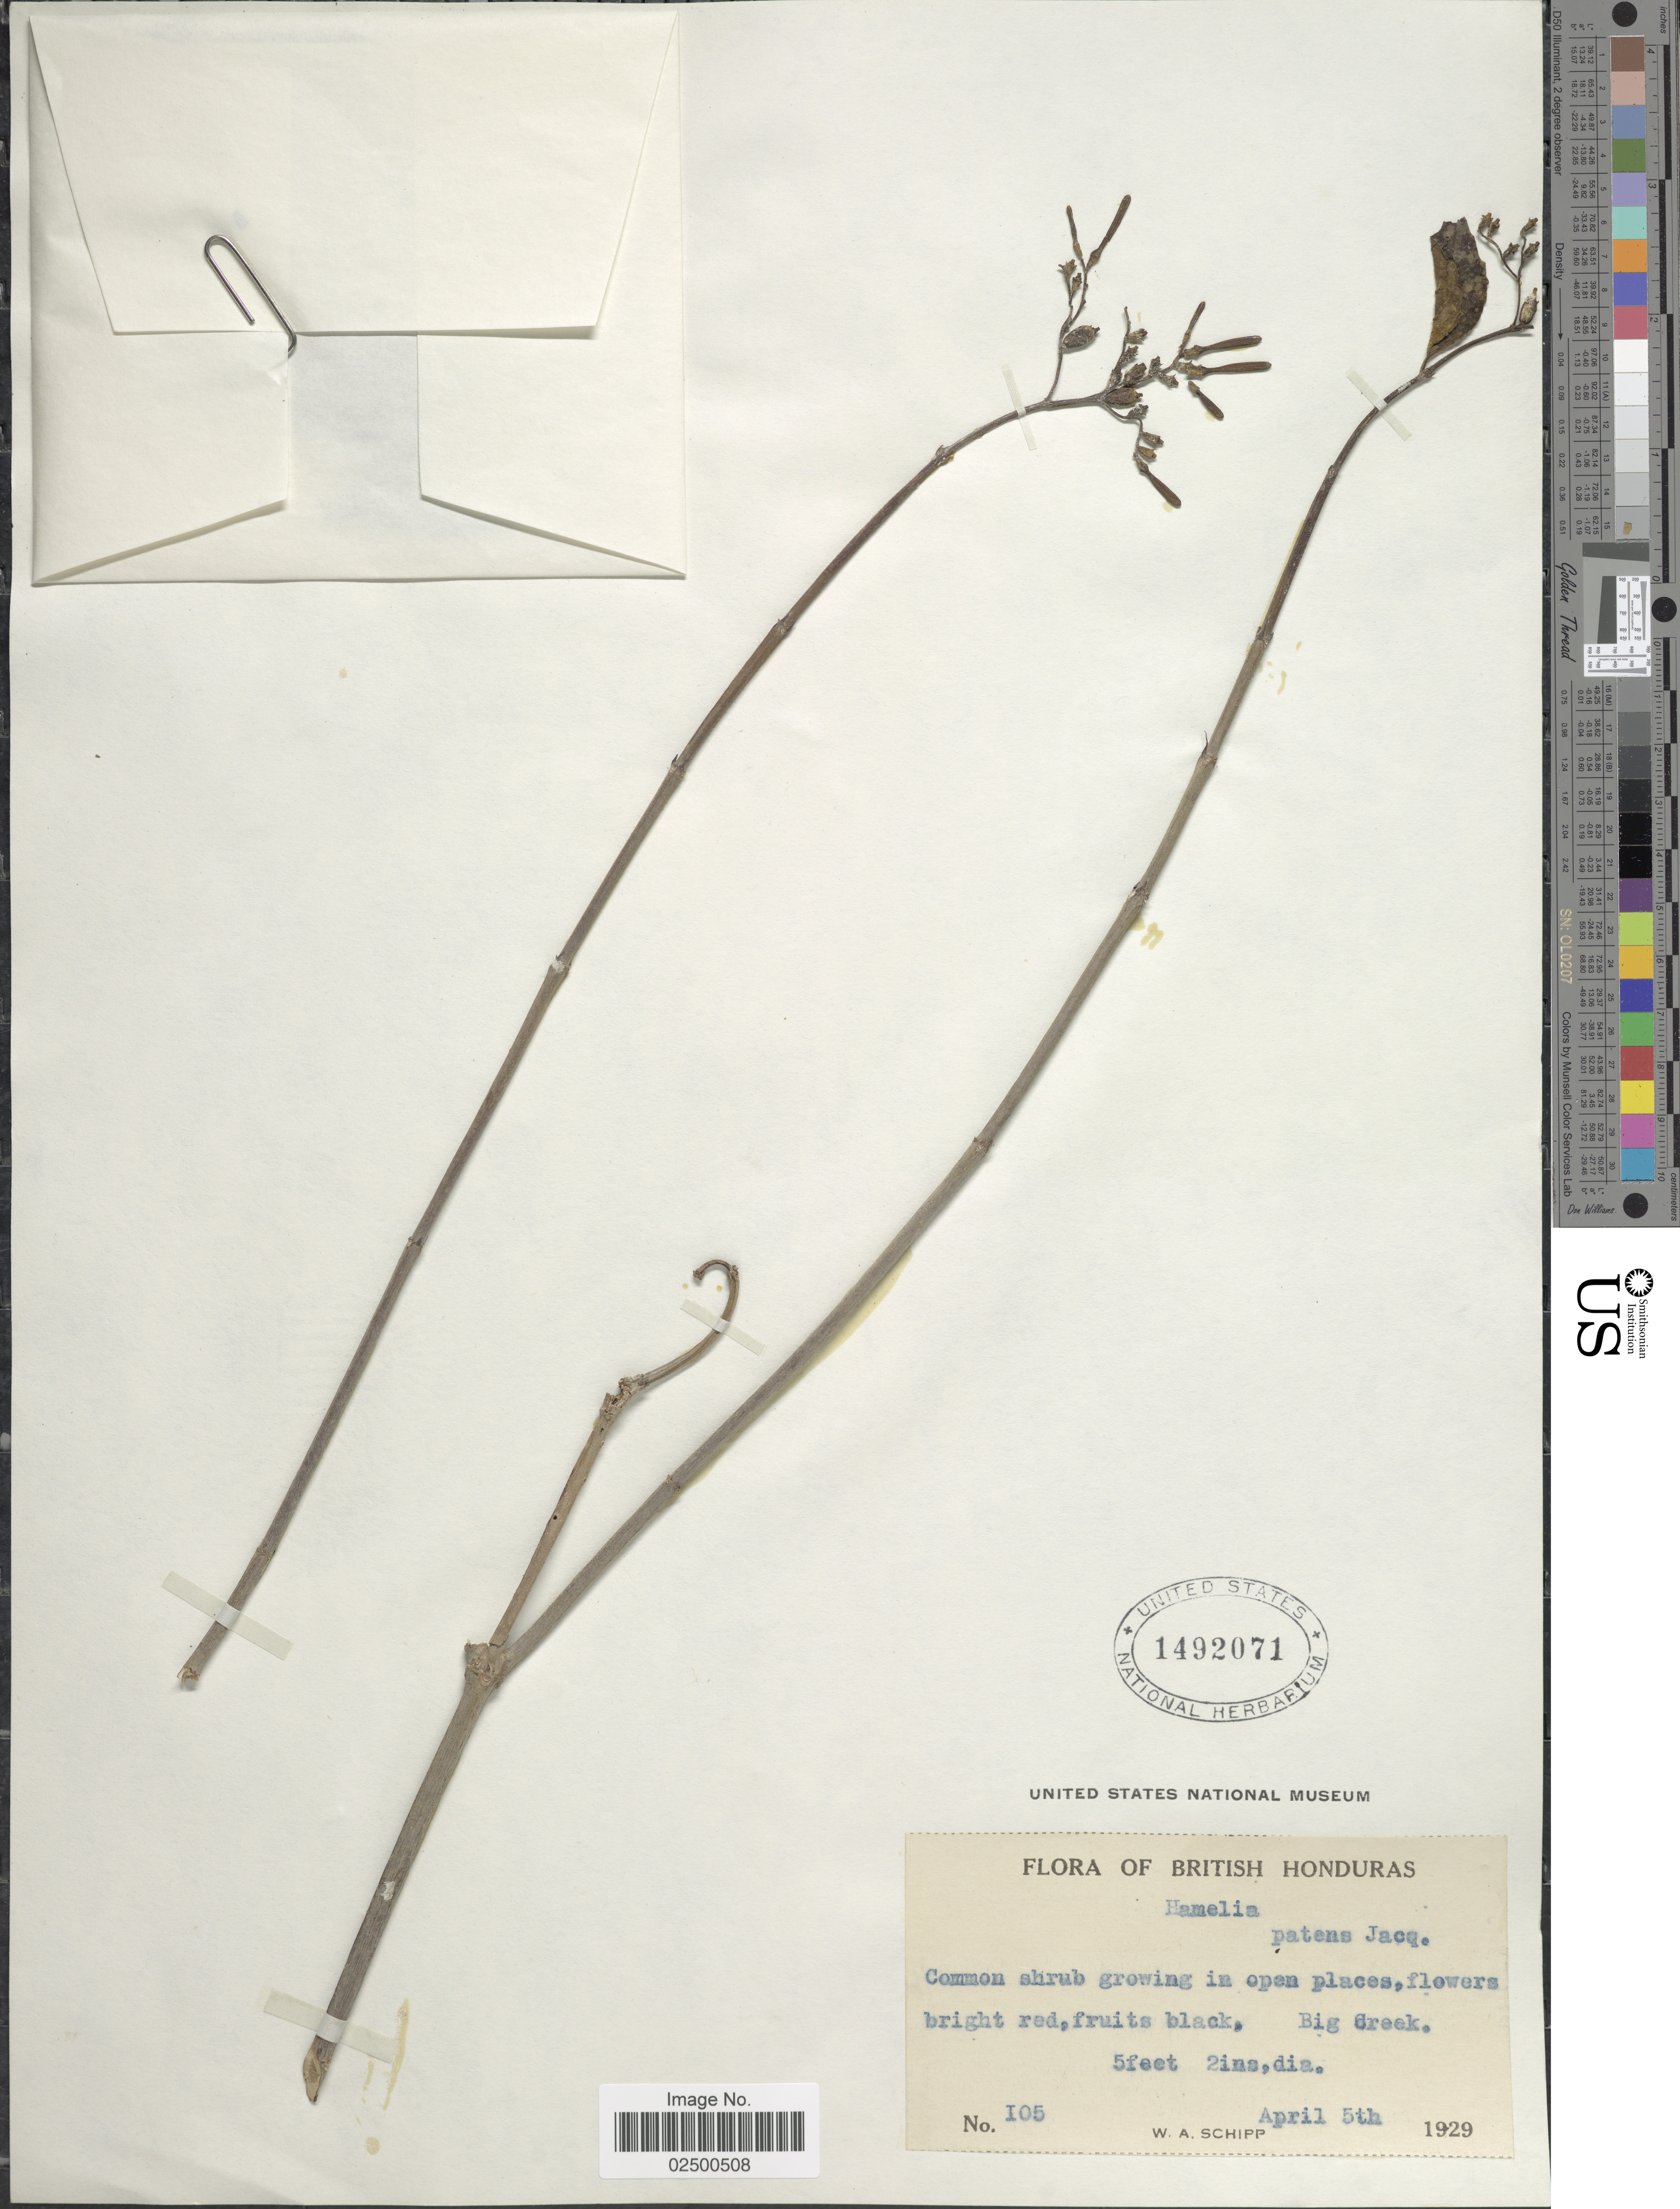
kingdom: Plantae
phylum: Tracheophyta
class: Magnoliopsida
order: Gentianales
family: Rubiaceae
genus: Hamelia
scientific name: Hamelia erecta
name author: Jacq.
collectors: W. Schipp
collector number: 105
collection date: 1929-04-05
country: Belize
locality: British Honduras, Big Creek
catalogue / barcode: US 1492071